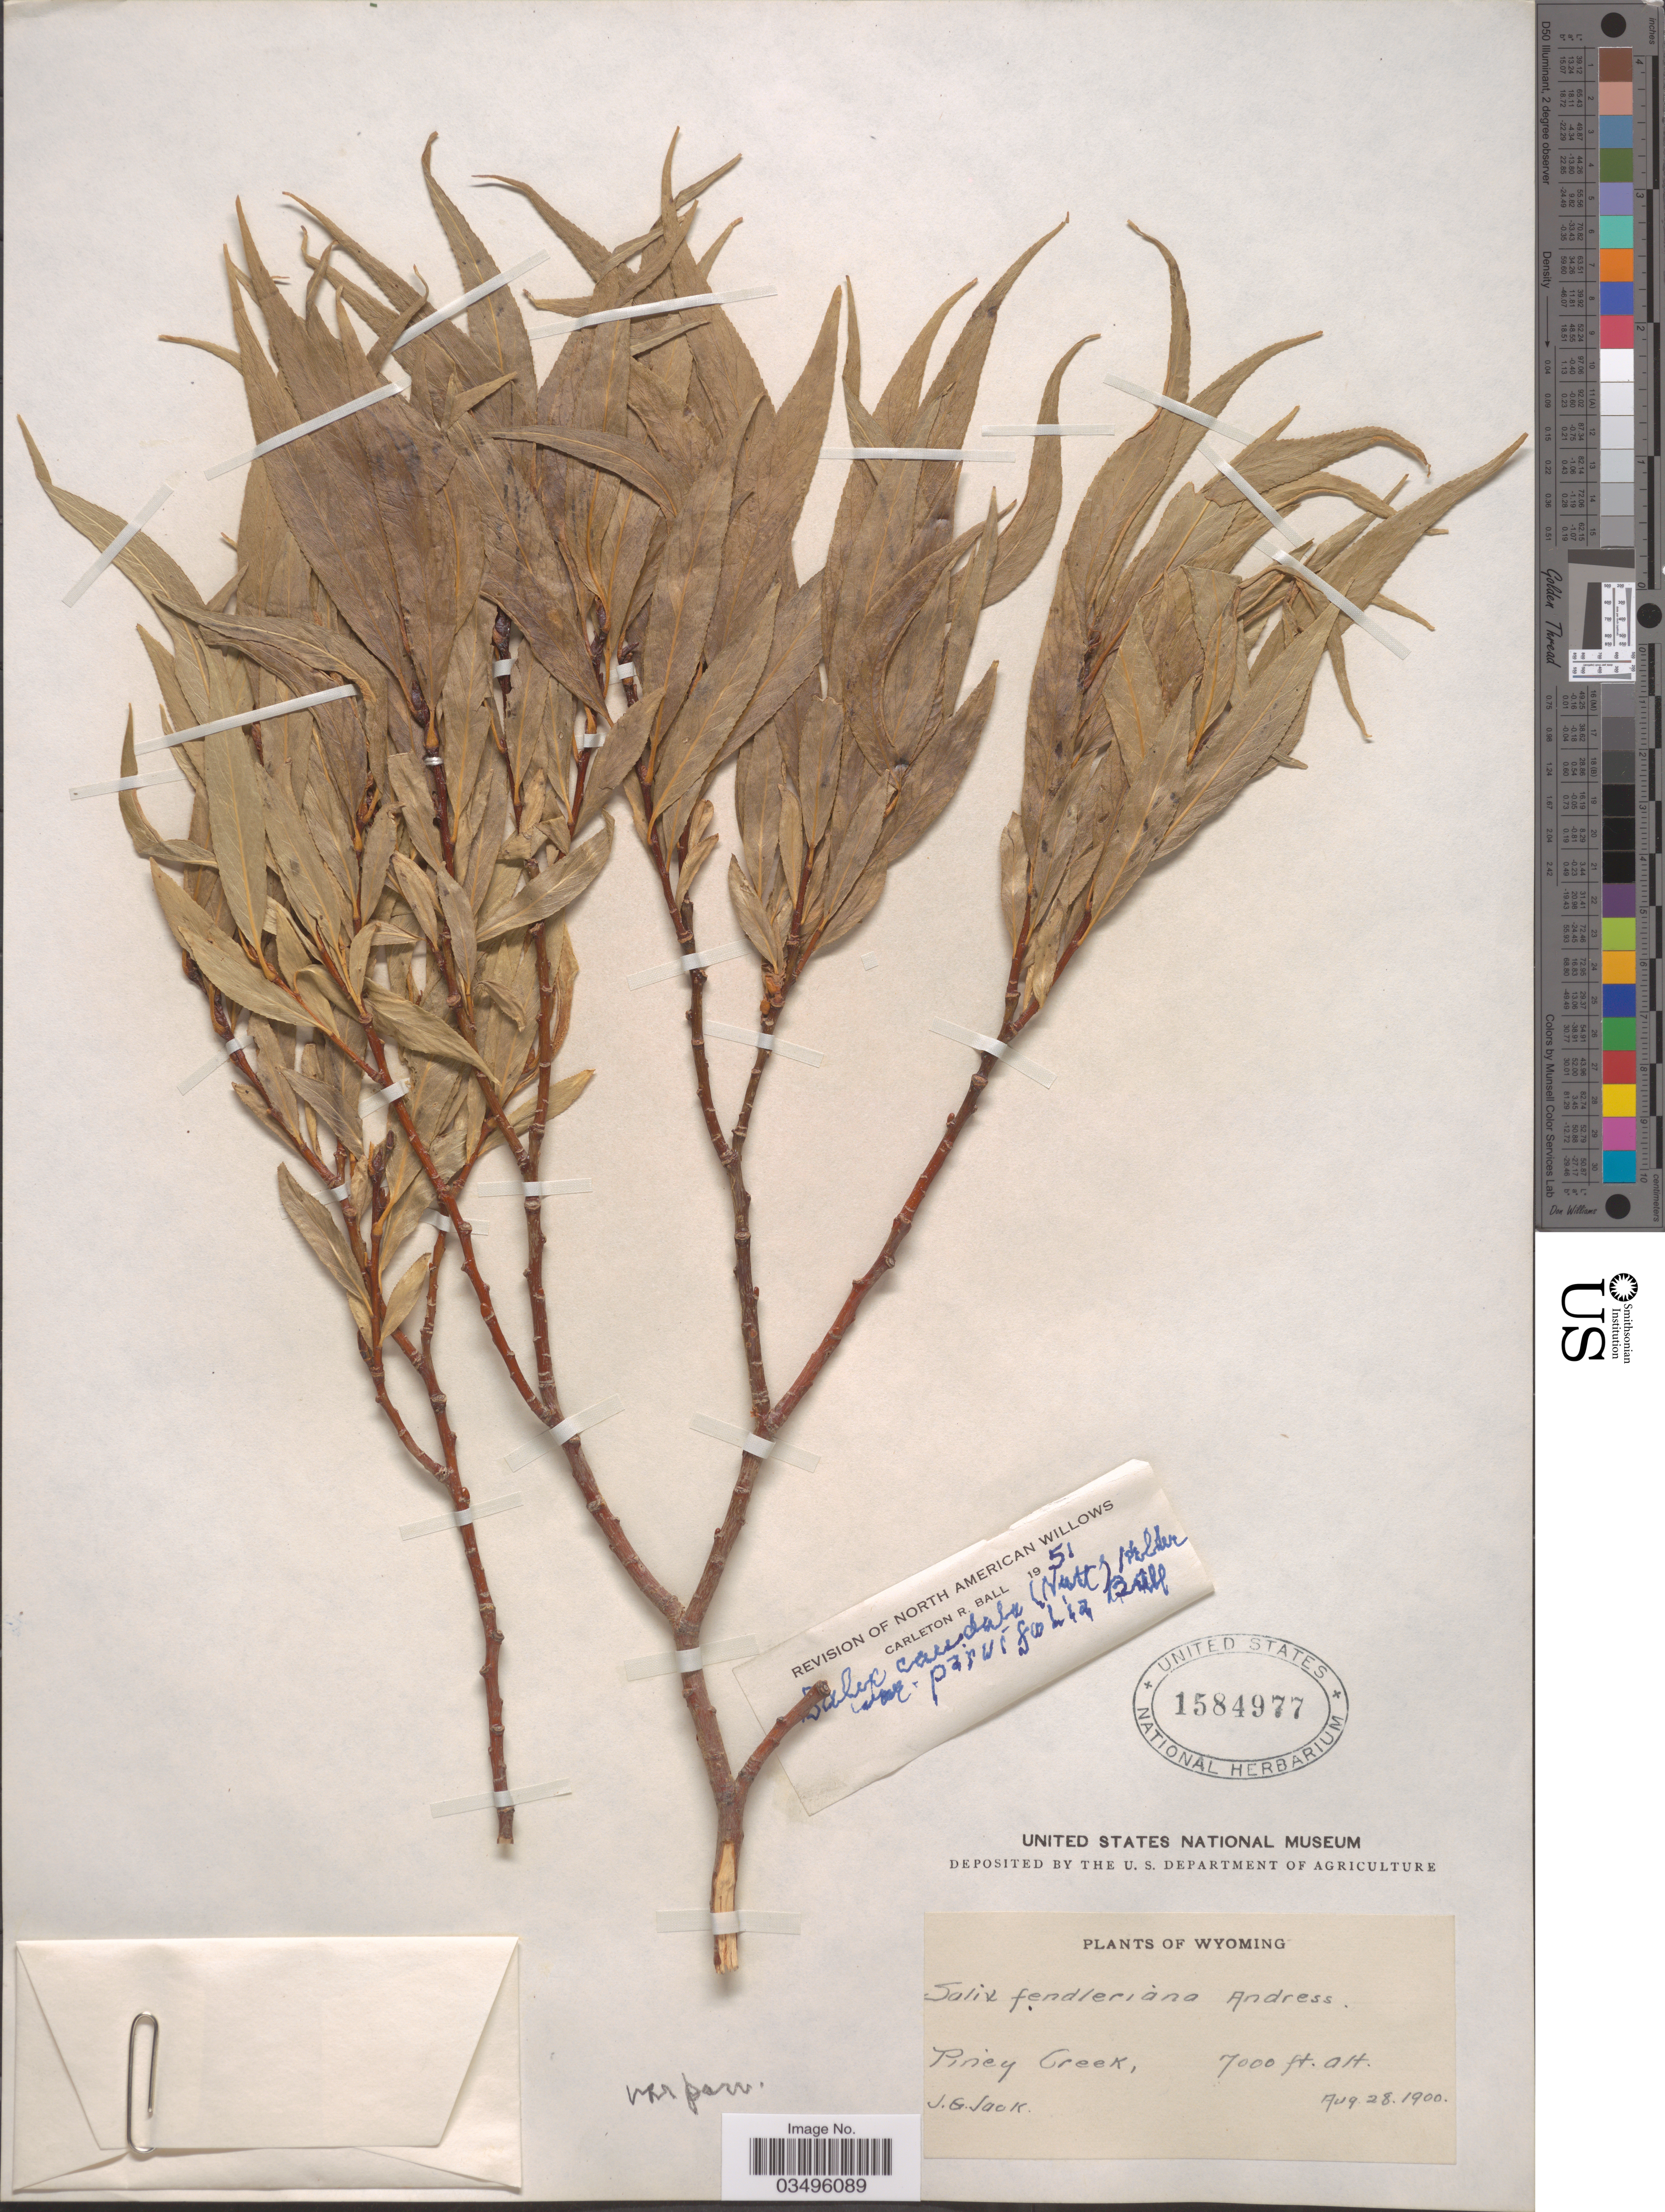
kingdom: Plantae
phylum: Tracheophyta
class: Magnoliopsida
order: Malpighiales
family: Salicaceae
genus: Salix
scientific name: Salix caudata var. parvifolia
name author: C.R. Ball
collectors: J. G. Jack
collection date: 1900-08-28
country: United States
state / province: Wyoming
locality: Piney Creek.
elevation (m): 2134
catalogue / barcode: US 1584977